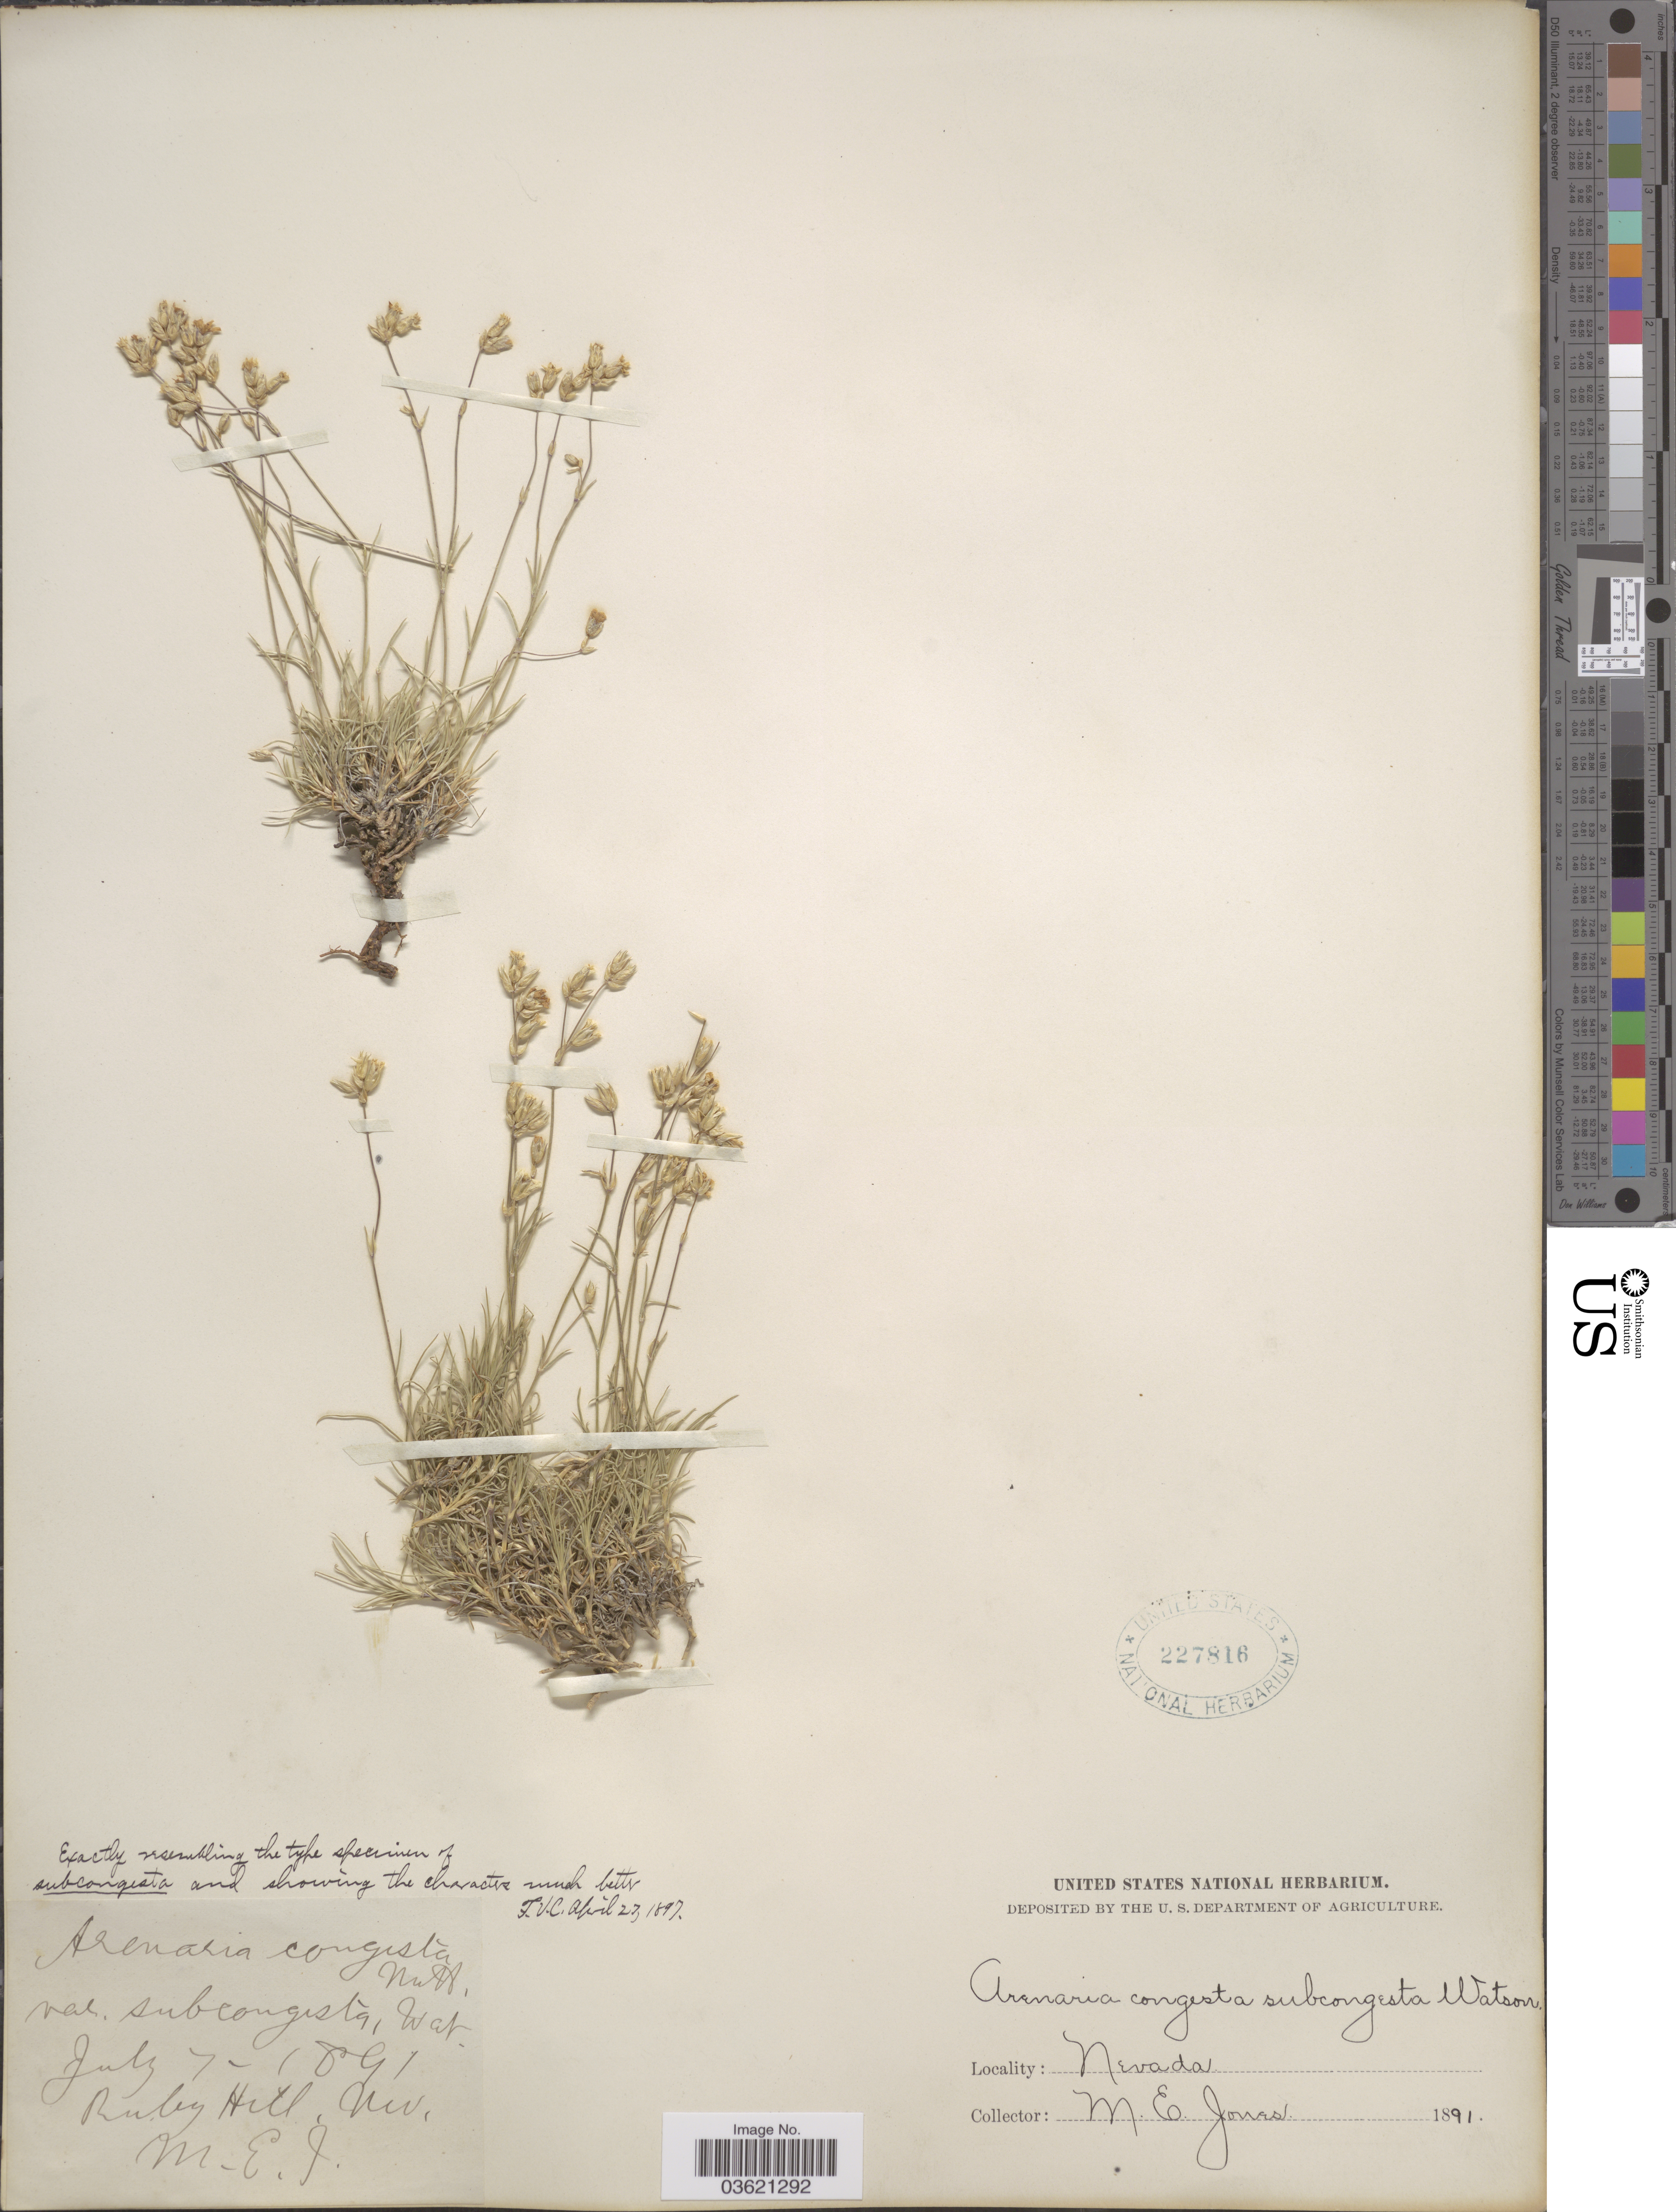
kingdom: Plantae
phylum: Tracheophyta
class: Magnoliopsida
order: Caryophyllales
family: Caryophyllaceae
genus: Eremogone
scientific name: Eremogone congesta var. subcongesta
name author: (Maguire) R.L. Hartm. & Rabeler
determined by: U.S. National Herbarium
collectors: M. E. Jones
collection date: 1891-07-07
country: United States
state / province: Nevada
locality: Ruby Hill.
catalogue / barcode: US 227816